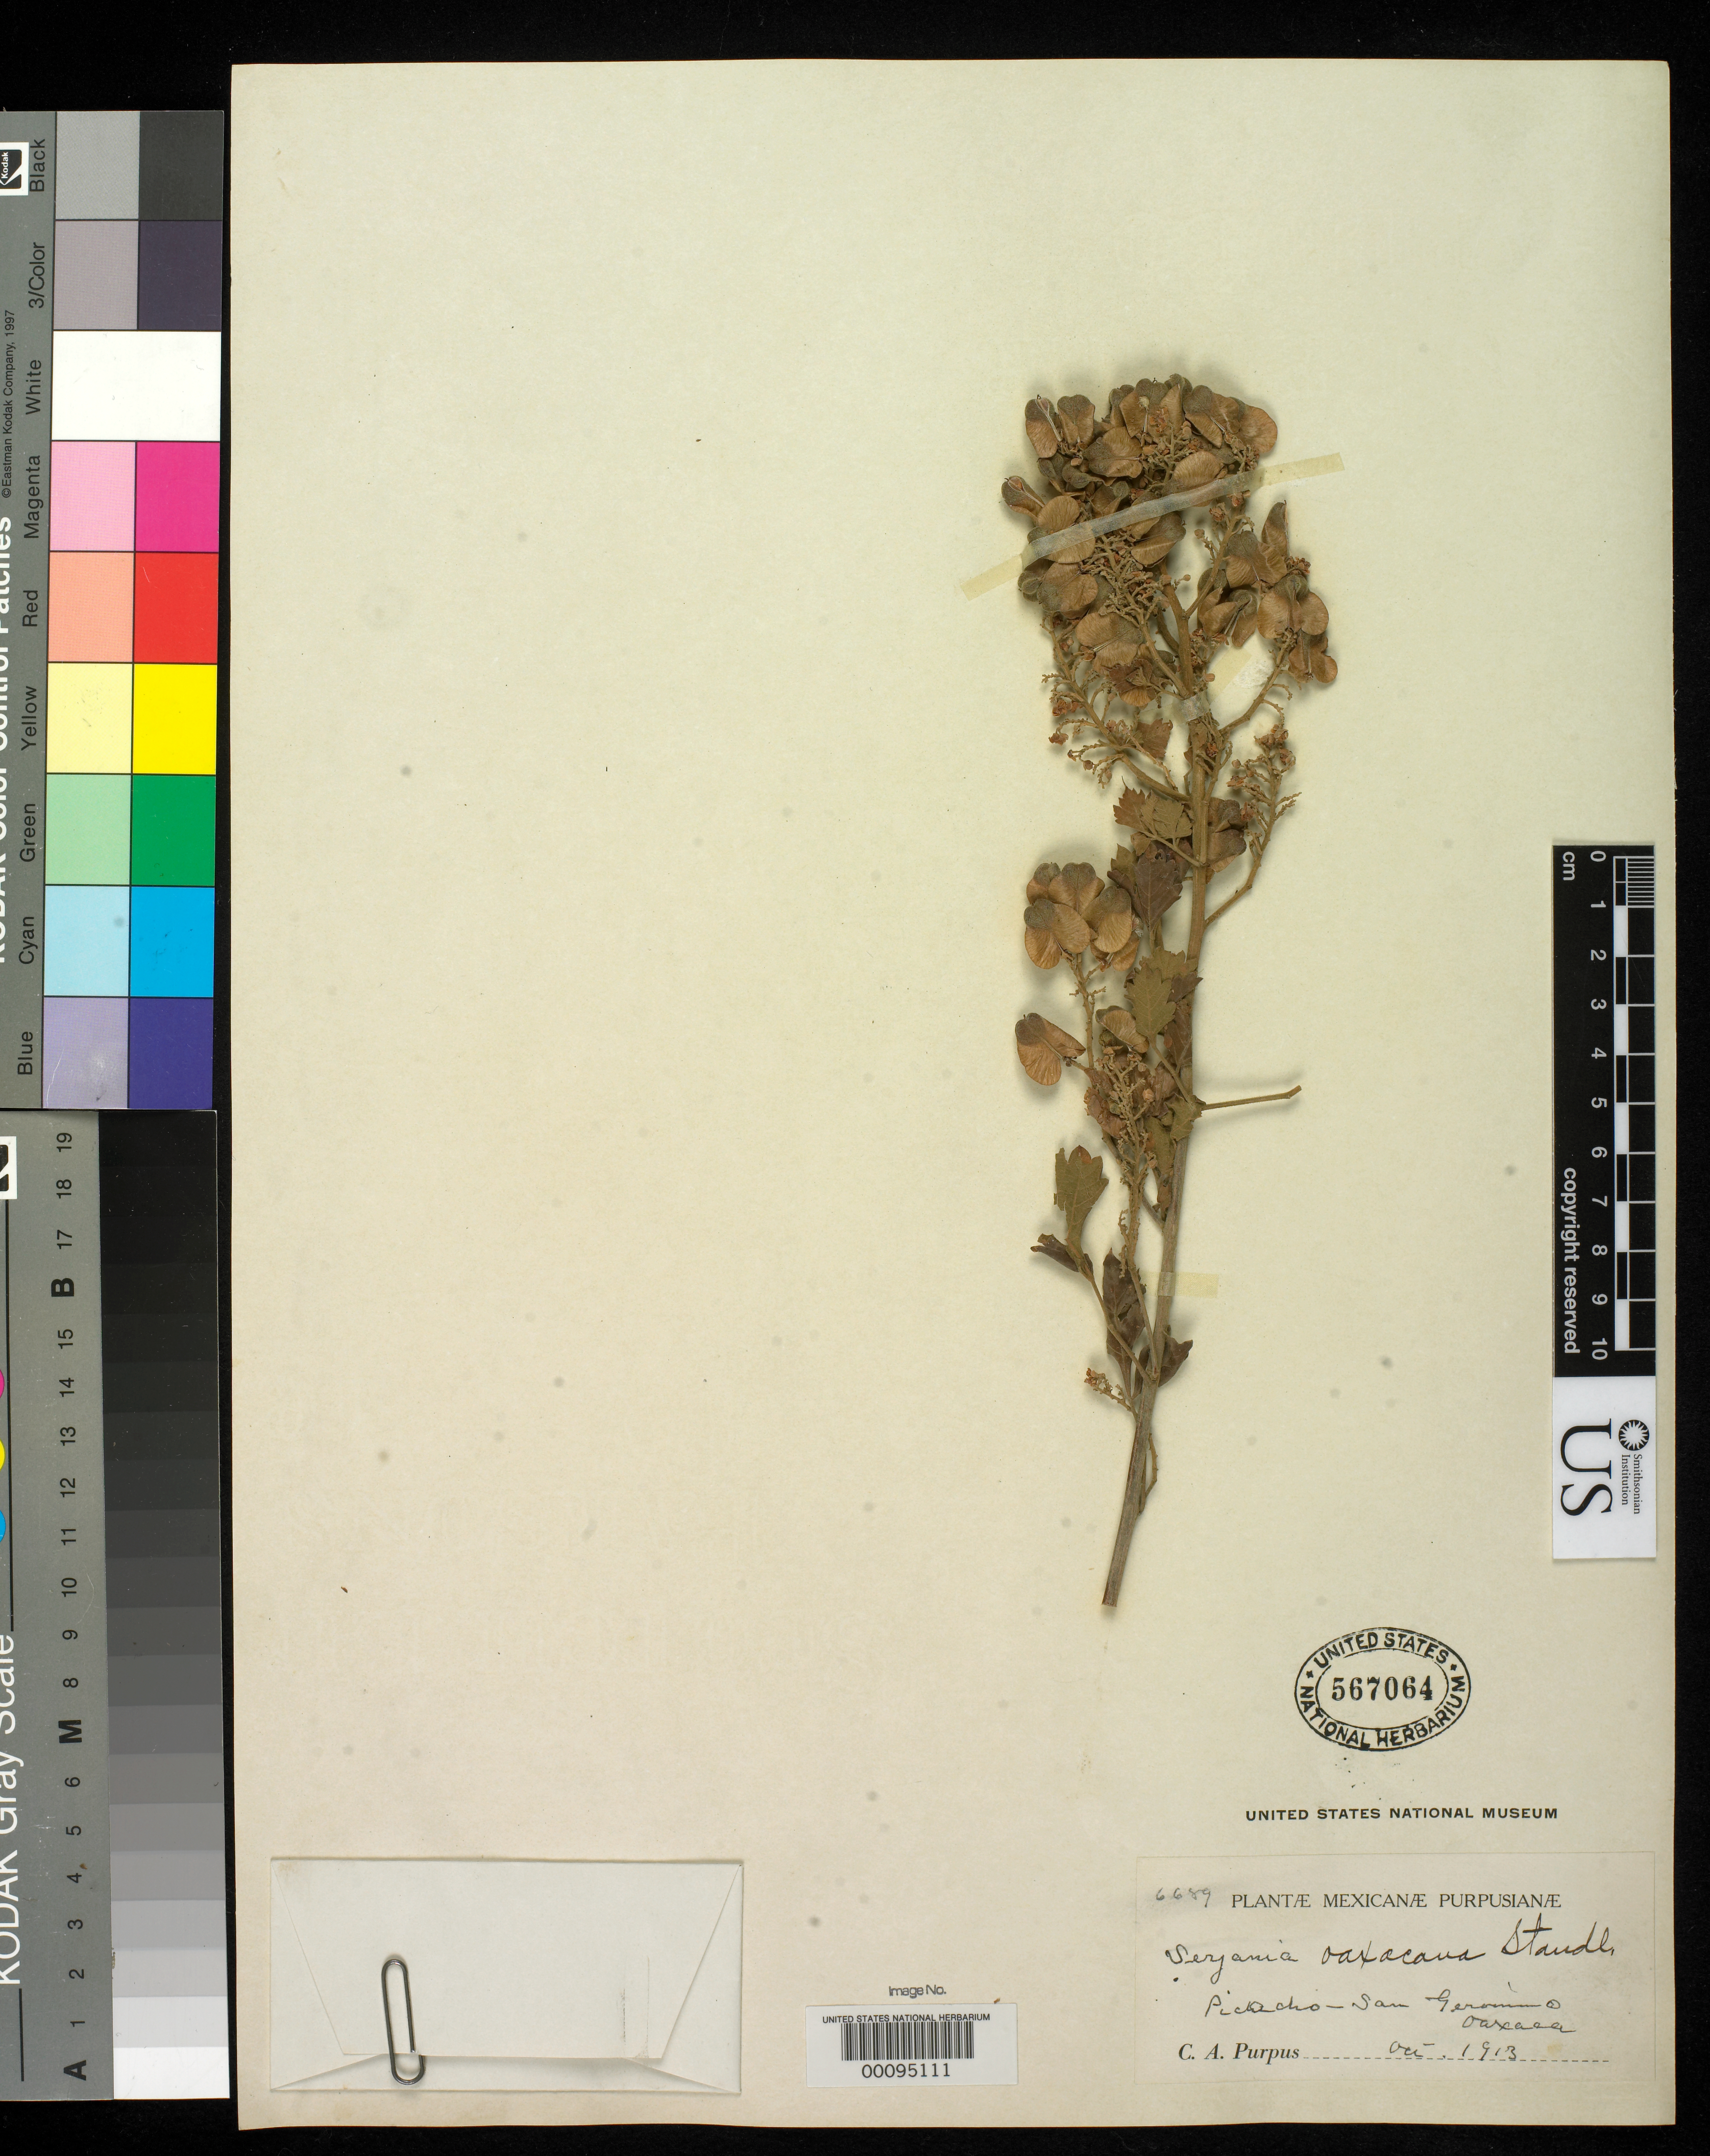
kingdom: Plantae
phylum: Tracheophyta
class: Magnoliopsida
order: Sapindales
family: Sapindaceae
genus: Serjania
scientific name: Serjania oaxacana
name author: Standl.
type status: Isotype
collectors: C. A. Purpus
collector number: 6689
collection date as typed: Oct 1913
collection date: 1913-10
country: Mexico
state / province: Oaxaca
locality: San Geronimo.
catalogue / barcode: US 567064